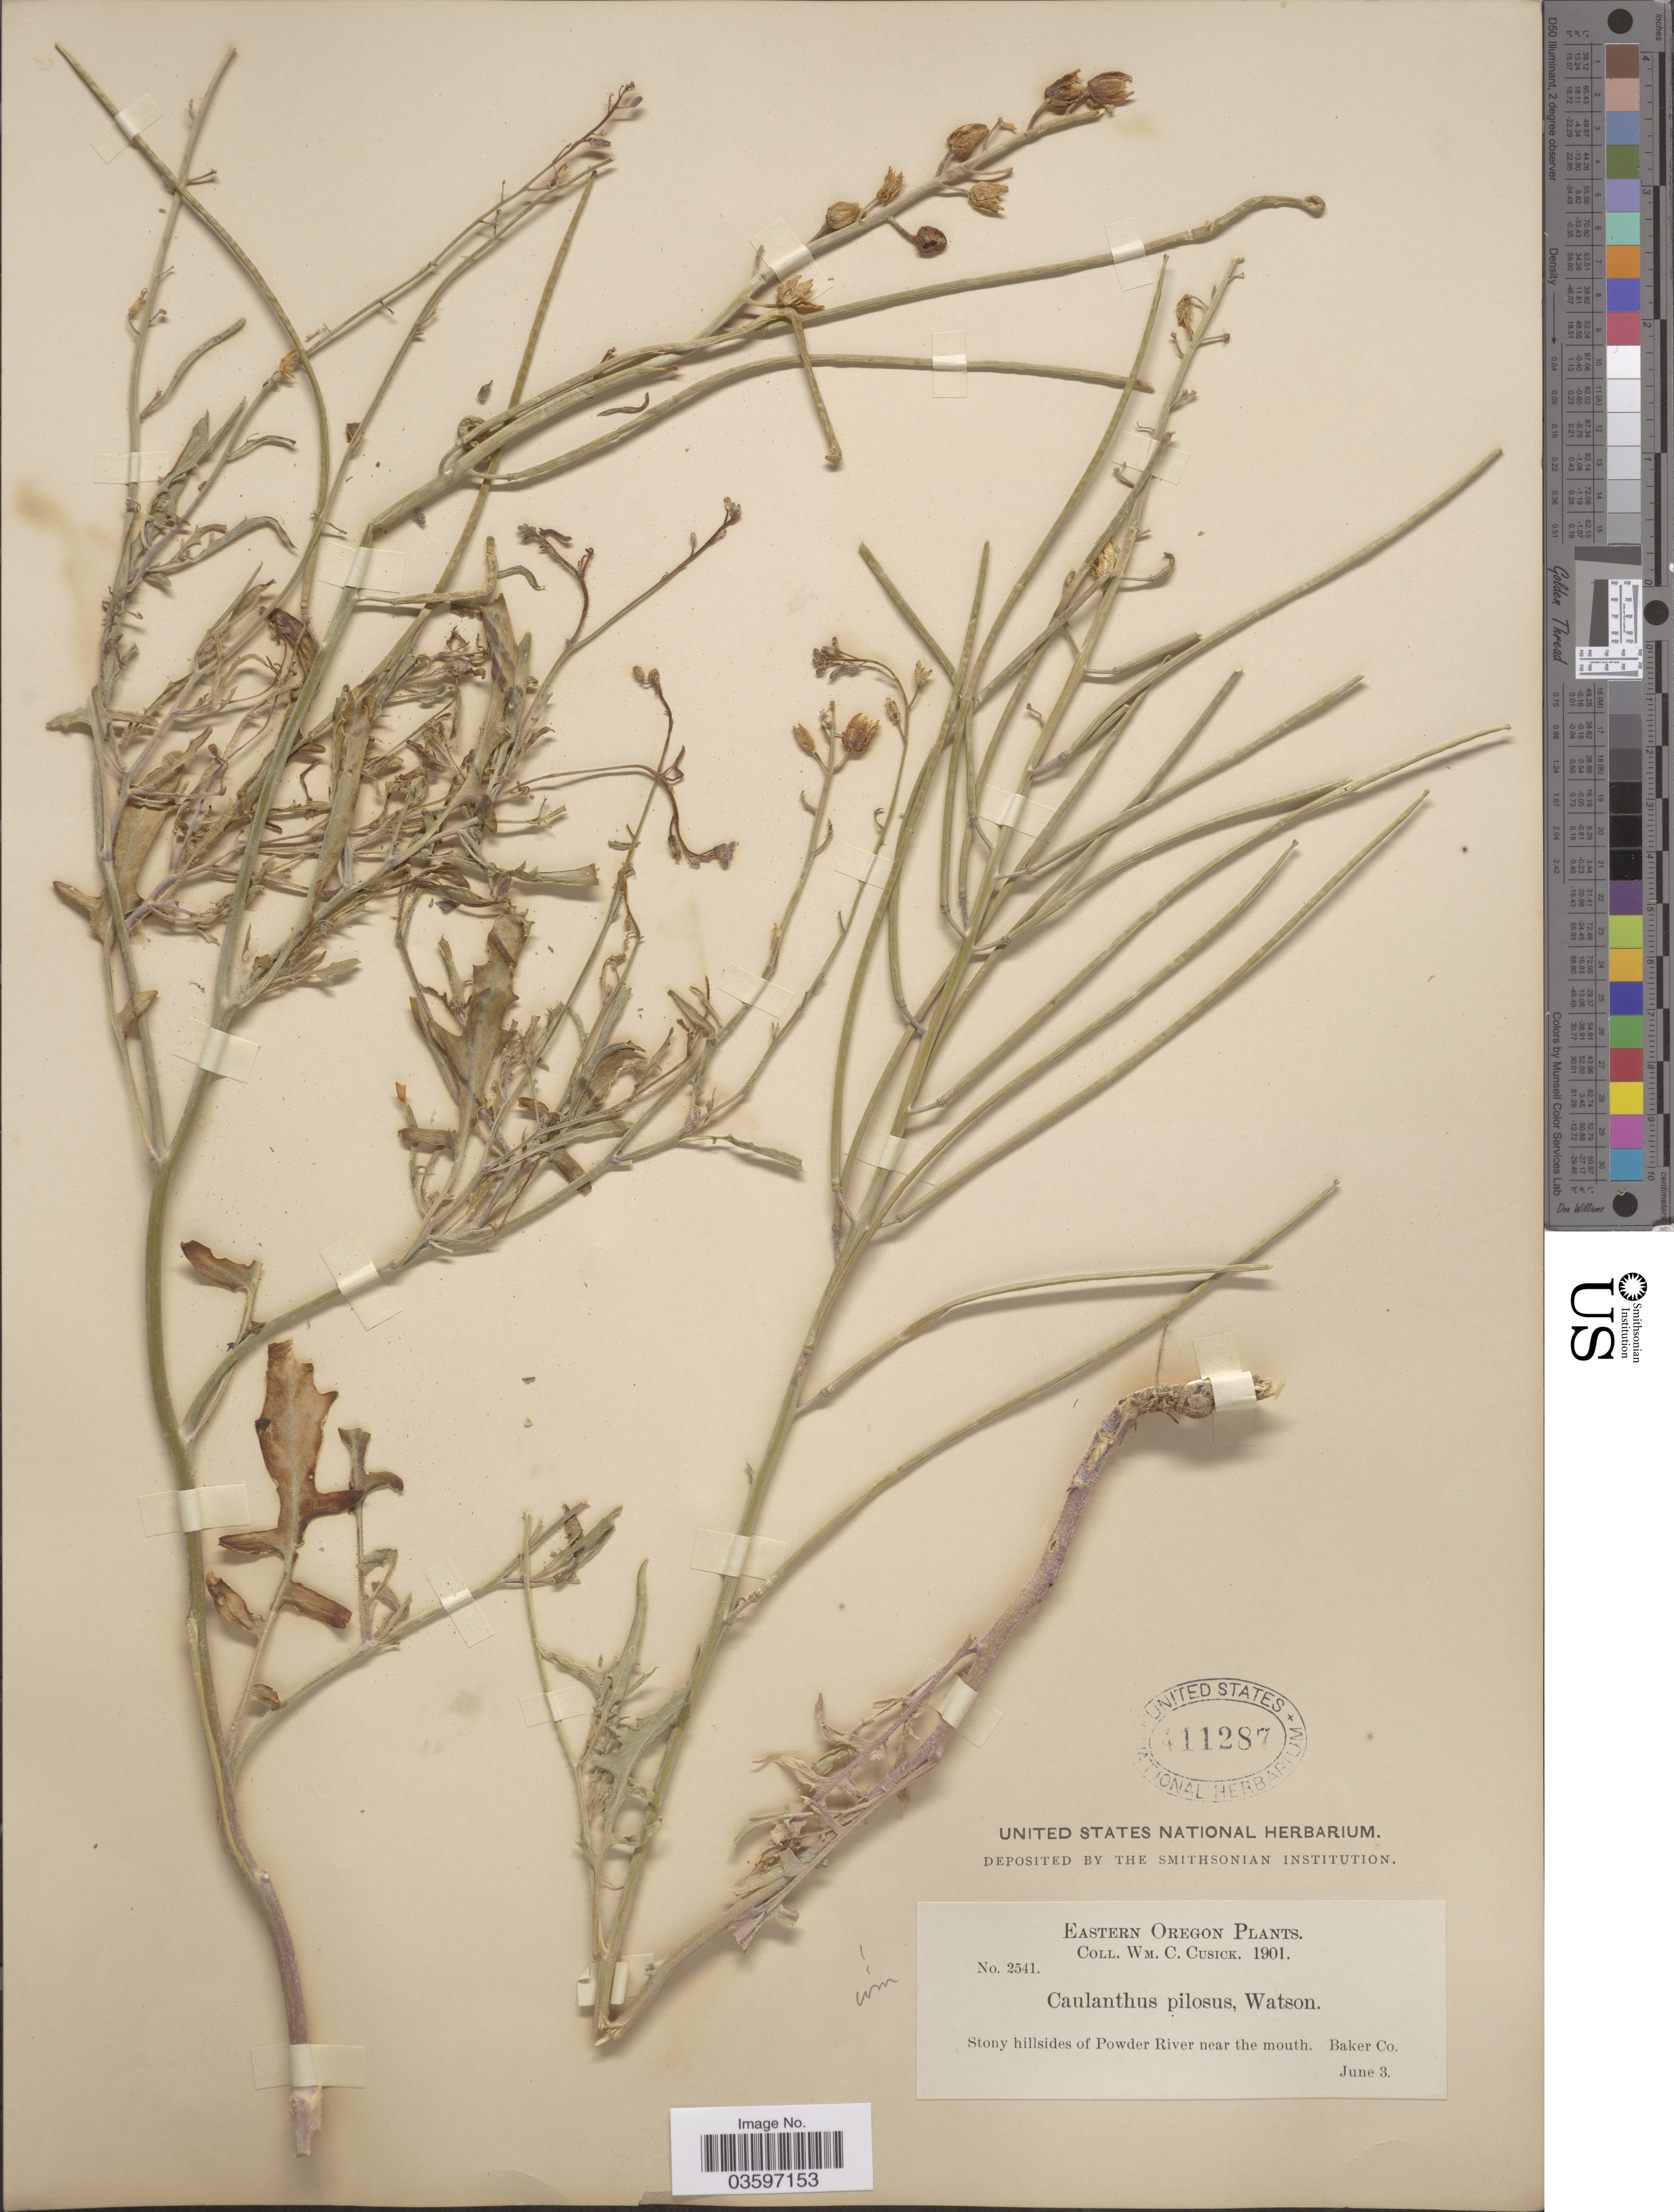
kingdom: Plantae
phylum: Tracheophyta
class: Magnoliopsida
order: Brassicales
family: Brassicaceae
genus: Caulanthus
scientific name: Caulanthus pilosus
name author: S. Watson in C. King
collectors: W. C. Cusick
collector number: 2541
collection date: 1901-06-03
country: United States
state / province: Oregon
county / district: Baker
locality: Eastern Oregon. Stony hillsides of Powder River near the mouth. Baker Co.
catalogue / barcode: US 411287